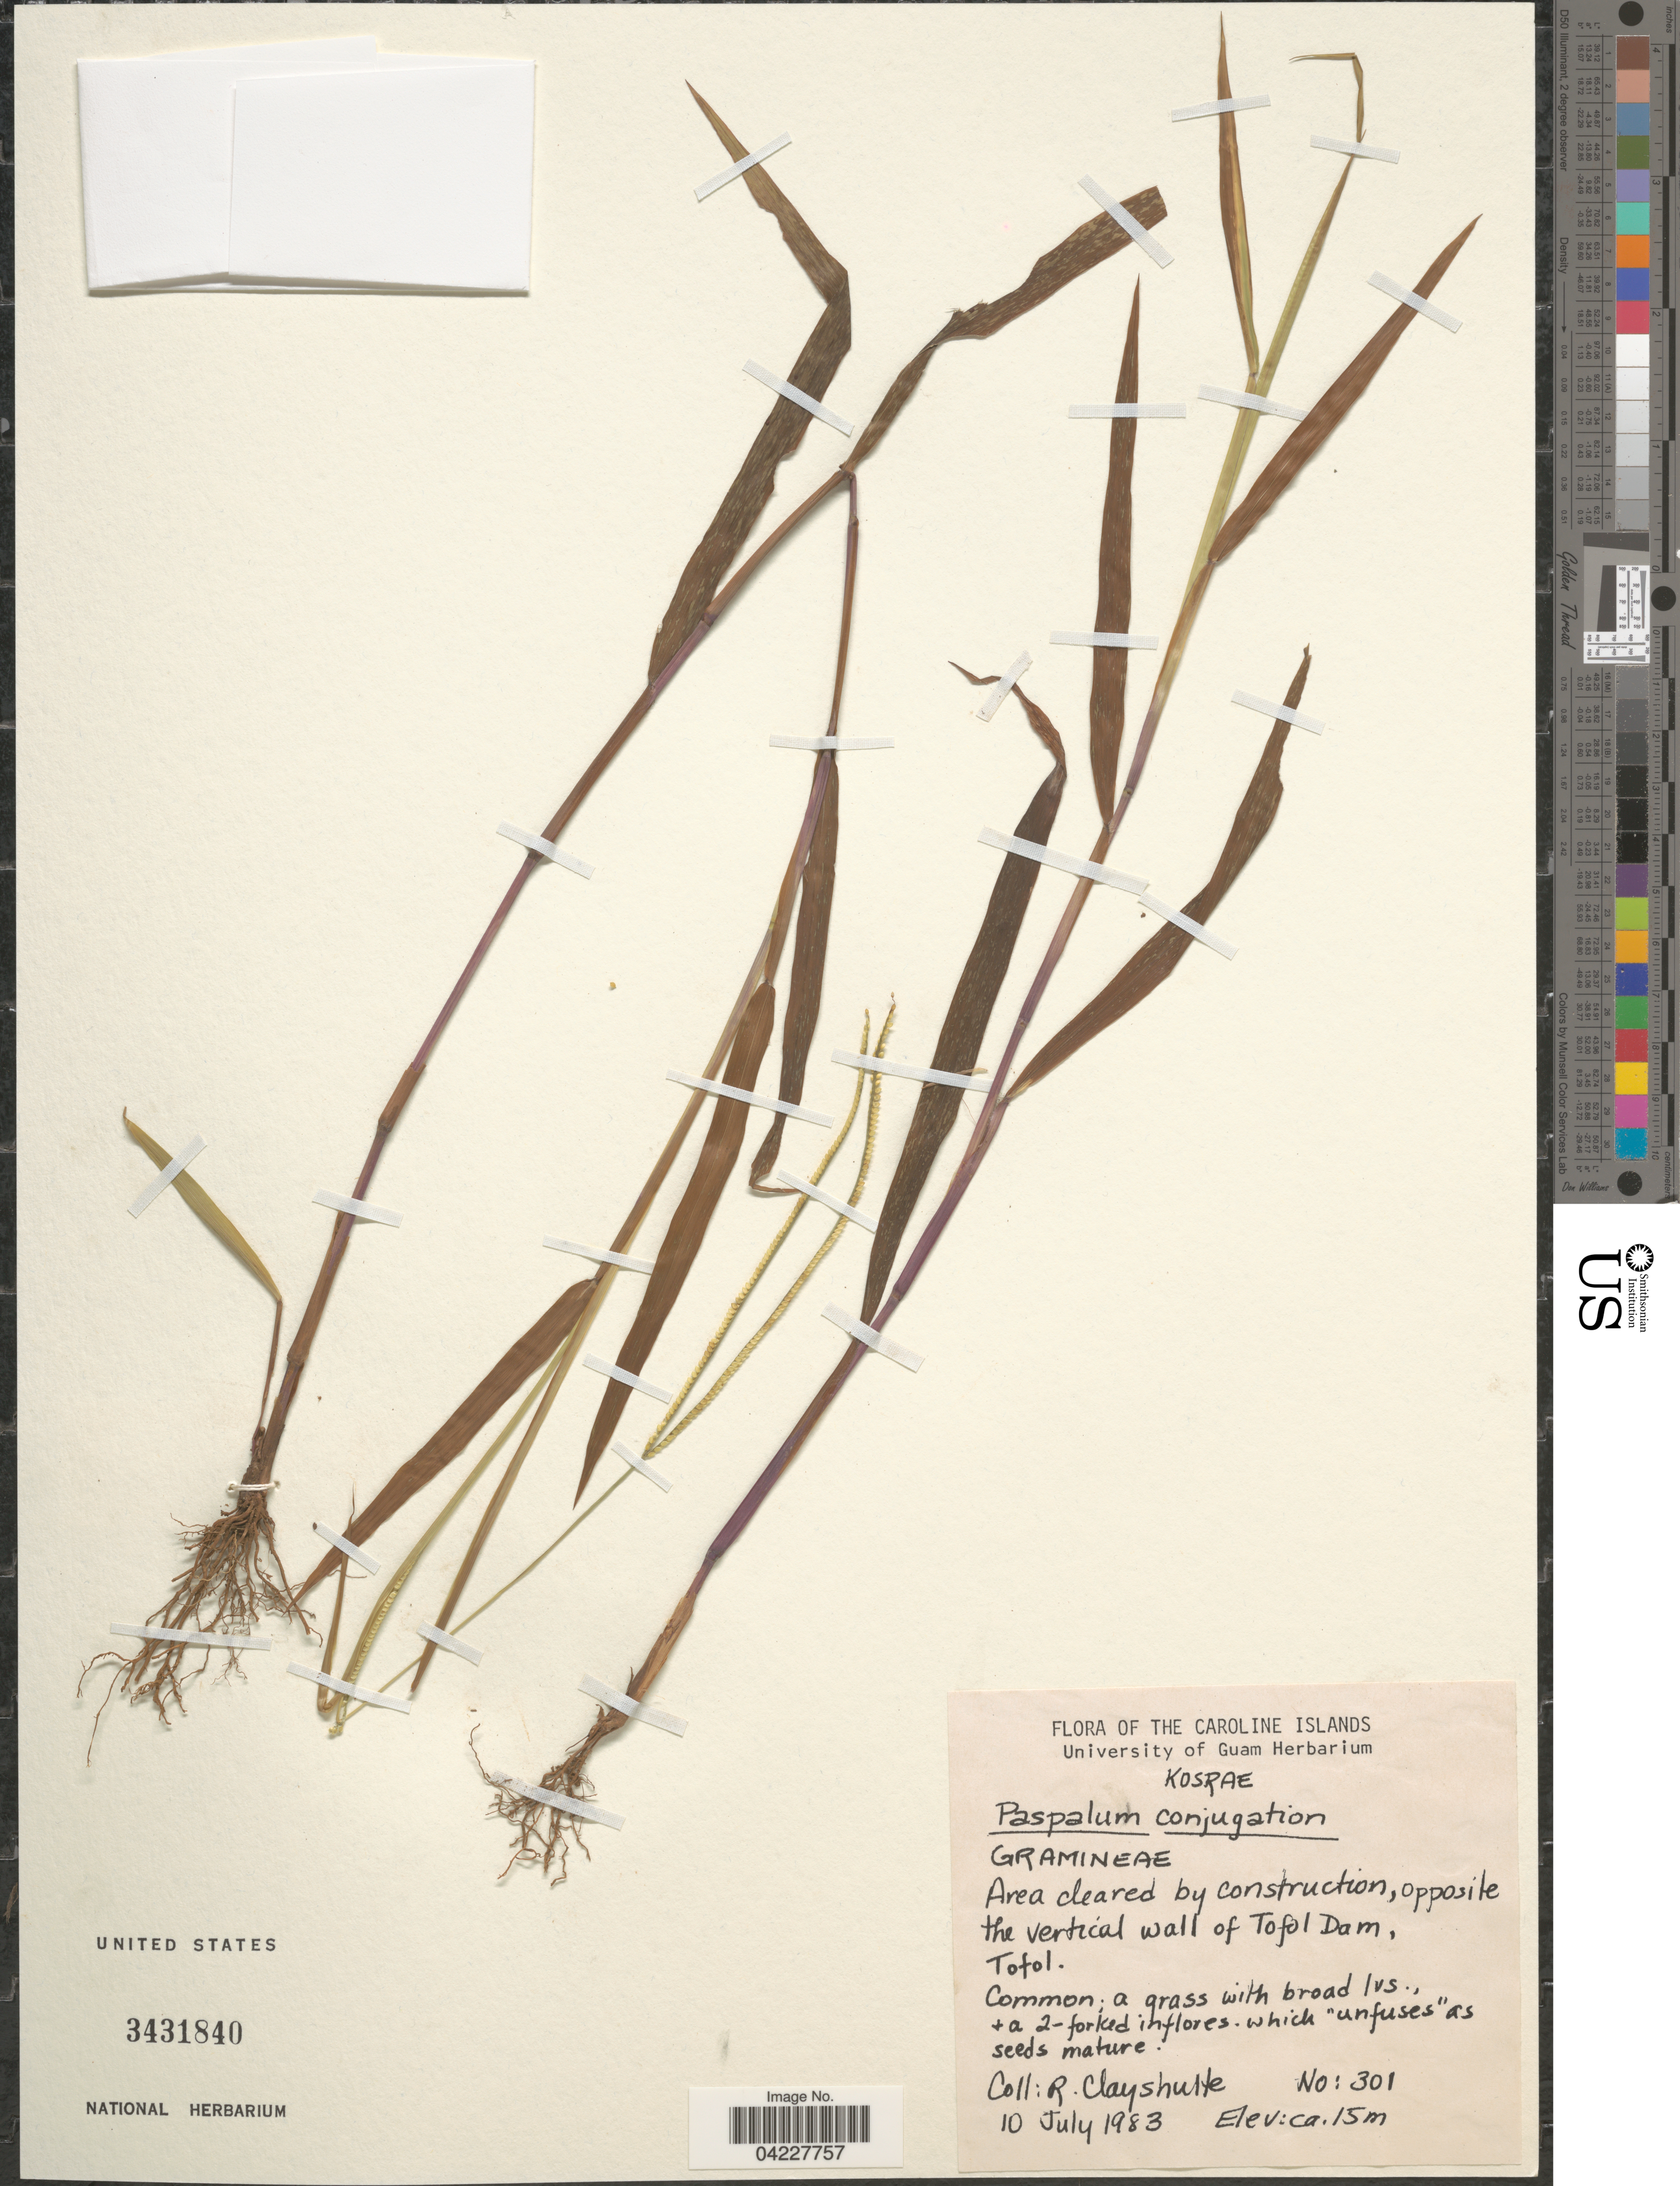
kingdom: Plantae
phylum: Tracheophyta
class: Liliopsida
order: Poales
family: Poaceae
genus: Paspalum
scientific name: Paspalum conjugatum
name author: P.J. Bergius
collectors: R. Clayshulte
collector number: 301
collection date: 1983-07-10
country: Micronesia, Federated States of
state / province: Kosrae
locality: The Caroline Islands. Area cleared by construction, opposite the vertical wall of Tofol Dam, Tofol.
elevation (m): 15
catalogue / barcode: US 3431840